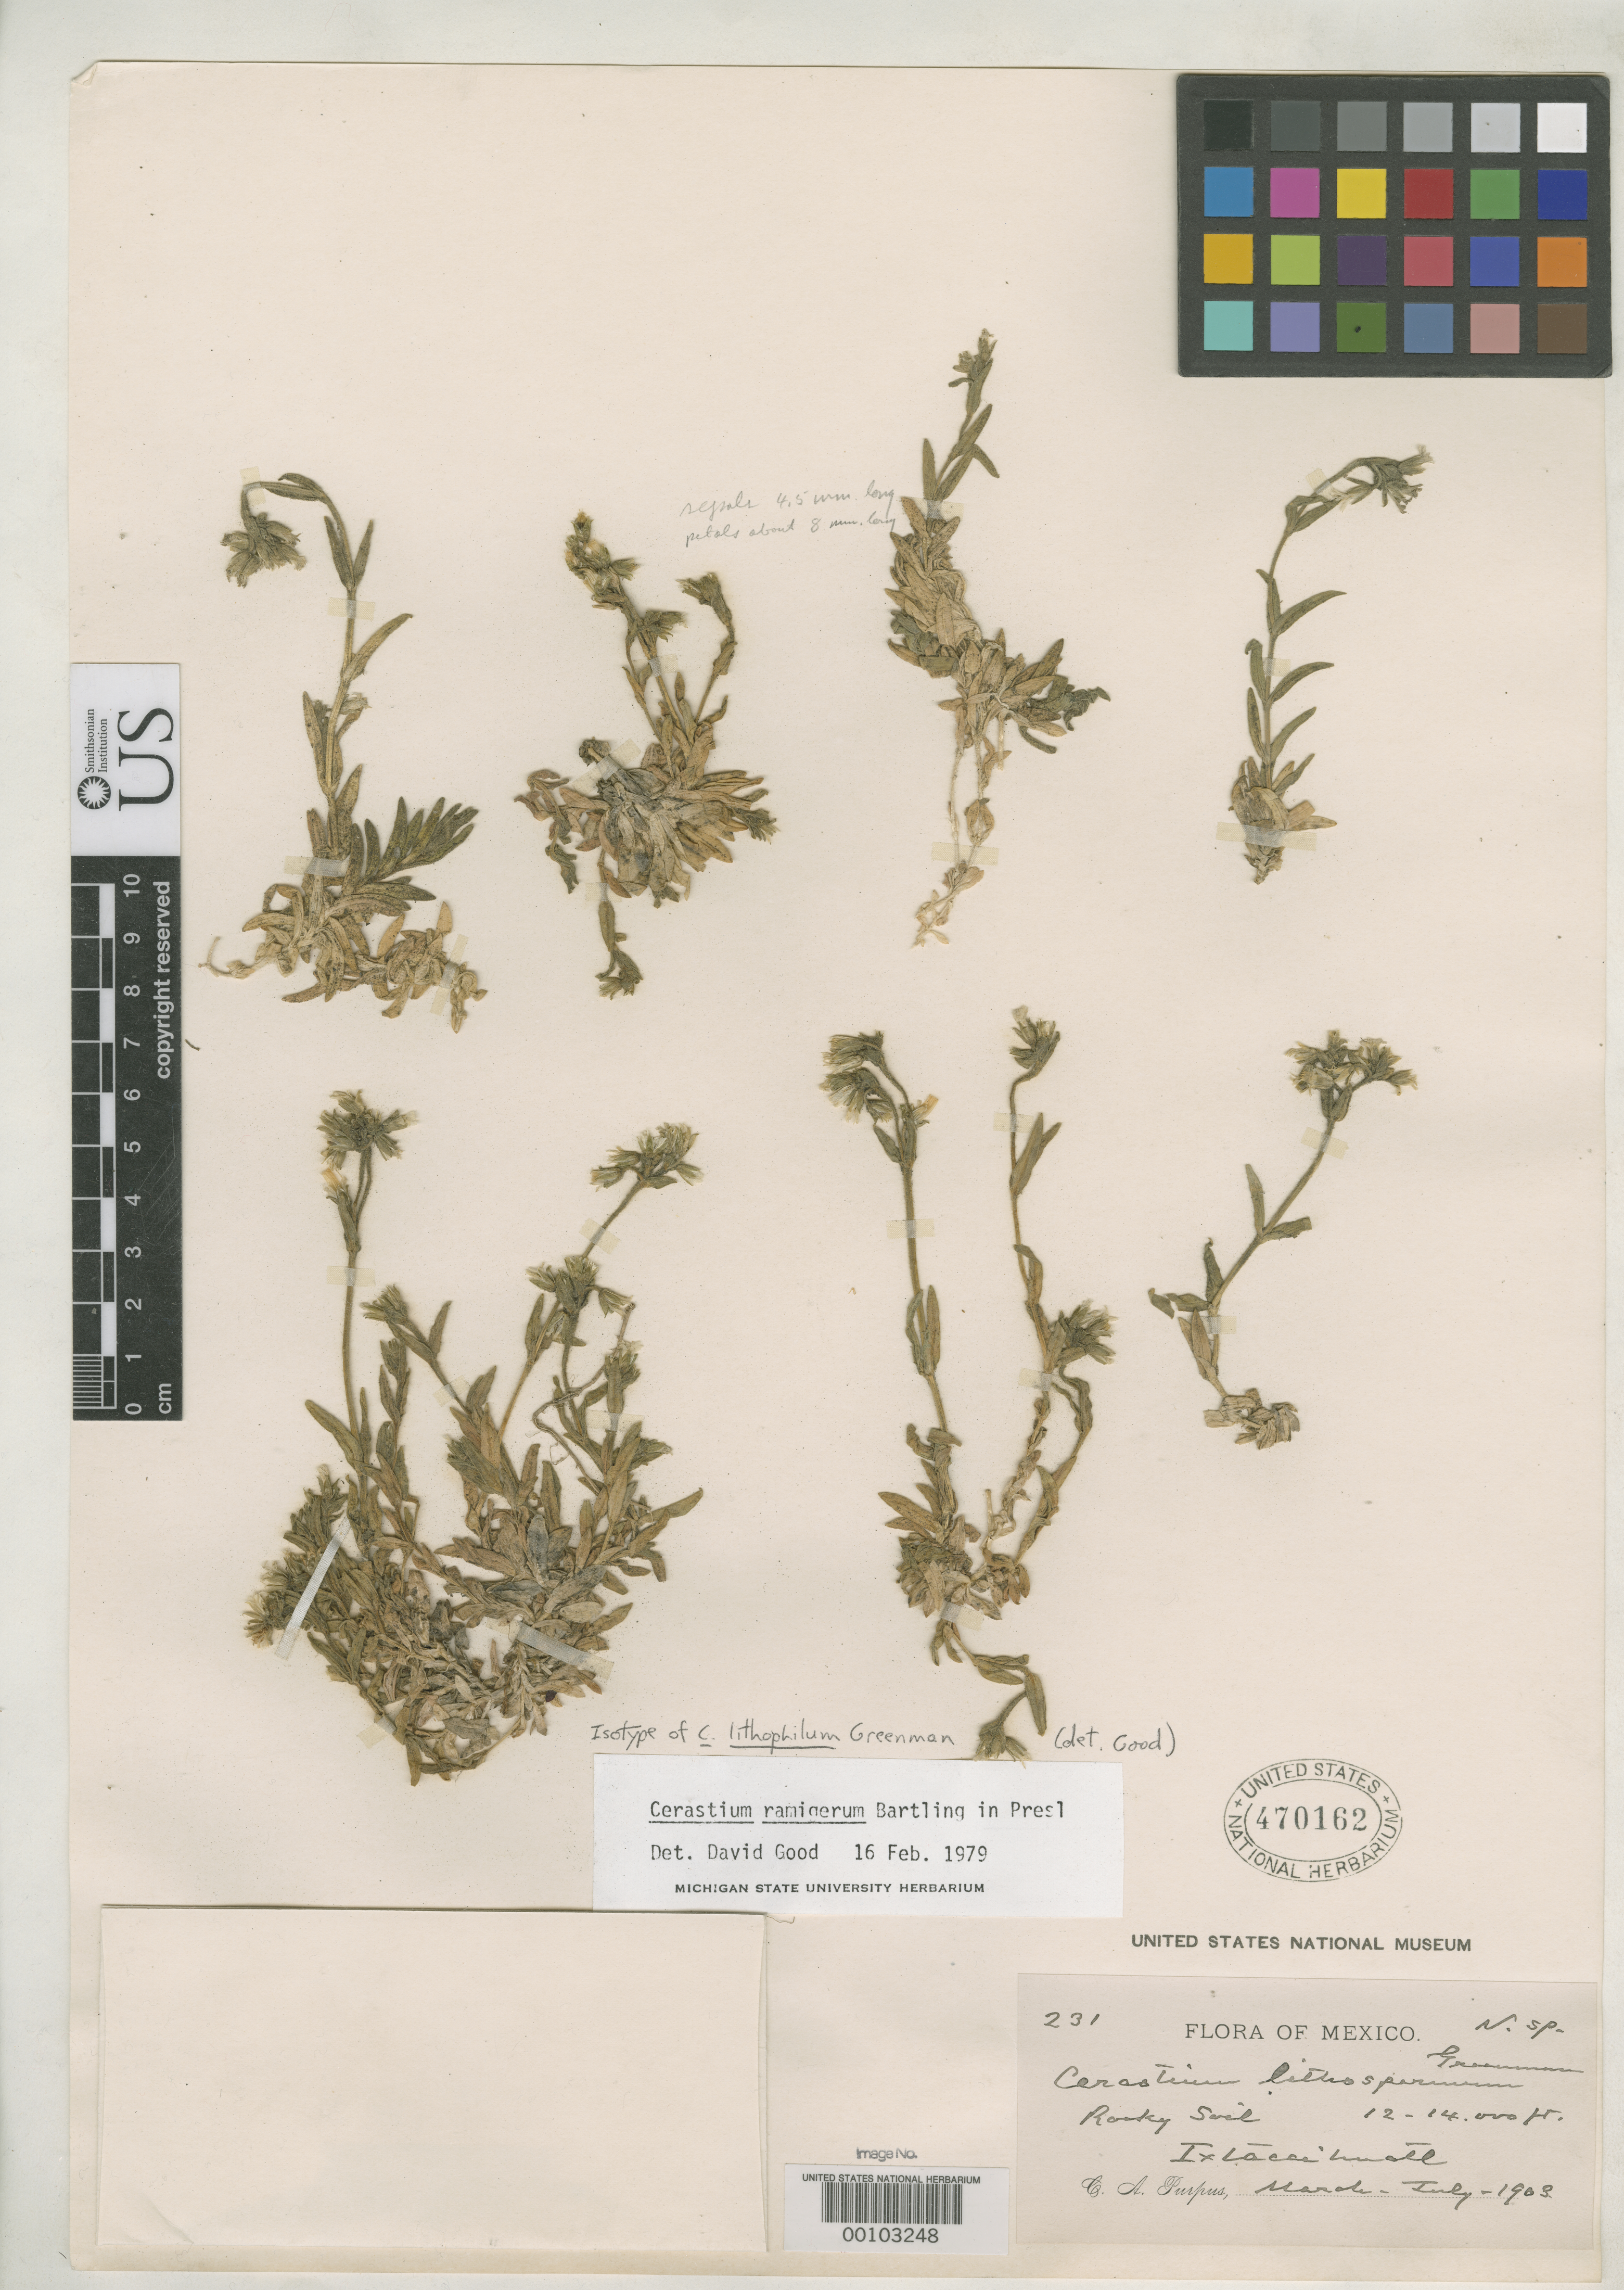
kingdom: Plantae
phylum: Tracheophyta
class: Magnoliopsida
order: Caryophyllales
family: Caryophyllaceae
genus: Cerastium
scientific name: Cerastium lithophilum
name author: Greenm.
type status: Isotype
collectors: C. A. Purpus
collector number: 231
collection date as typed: Mar 1903 to -- Jul 1903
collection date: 1903-03/1903-07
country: Mexico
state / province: México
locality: Mt. Ixtaccihuatl.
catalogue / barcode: US 470162